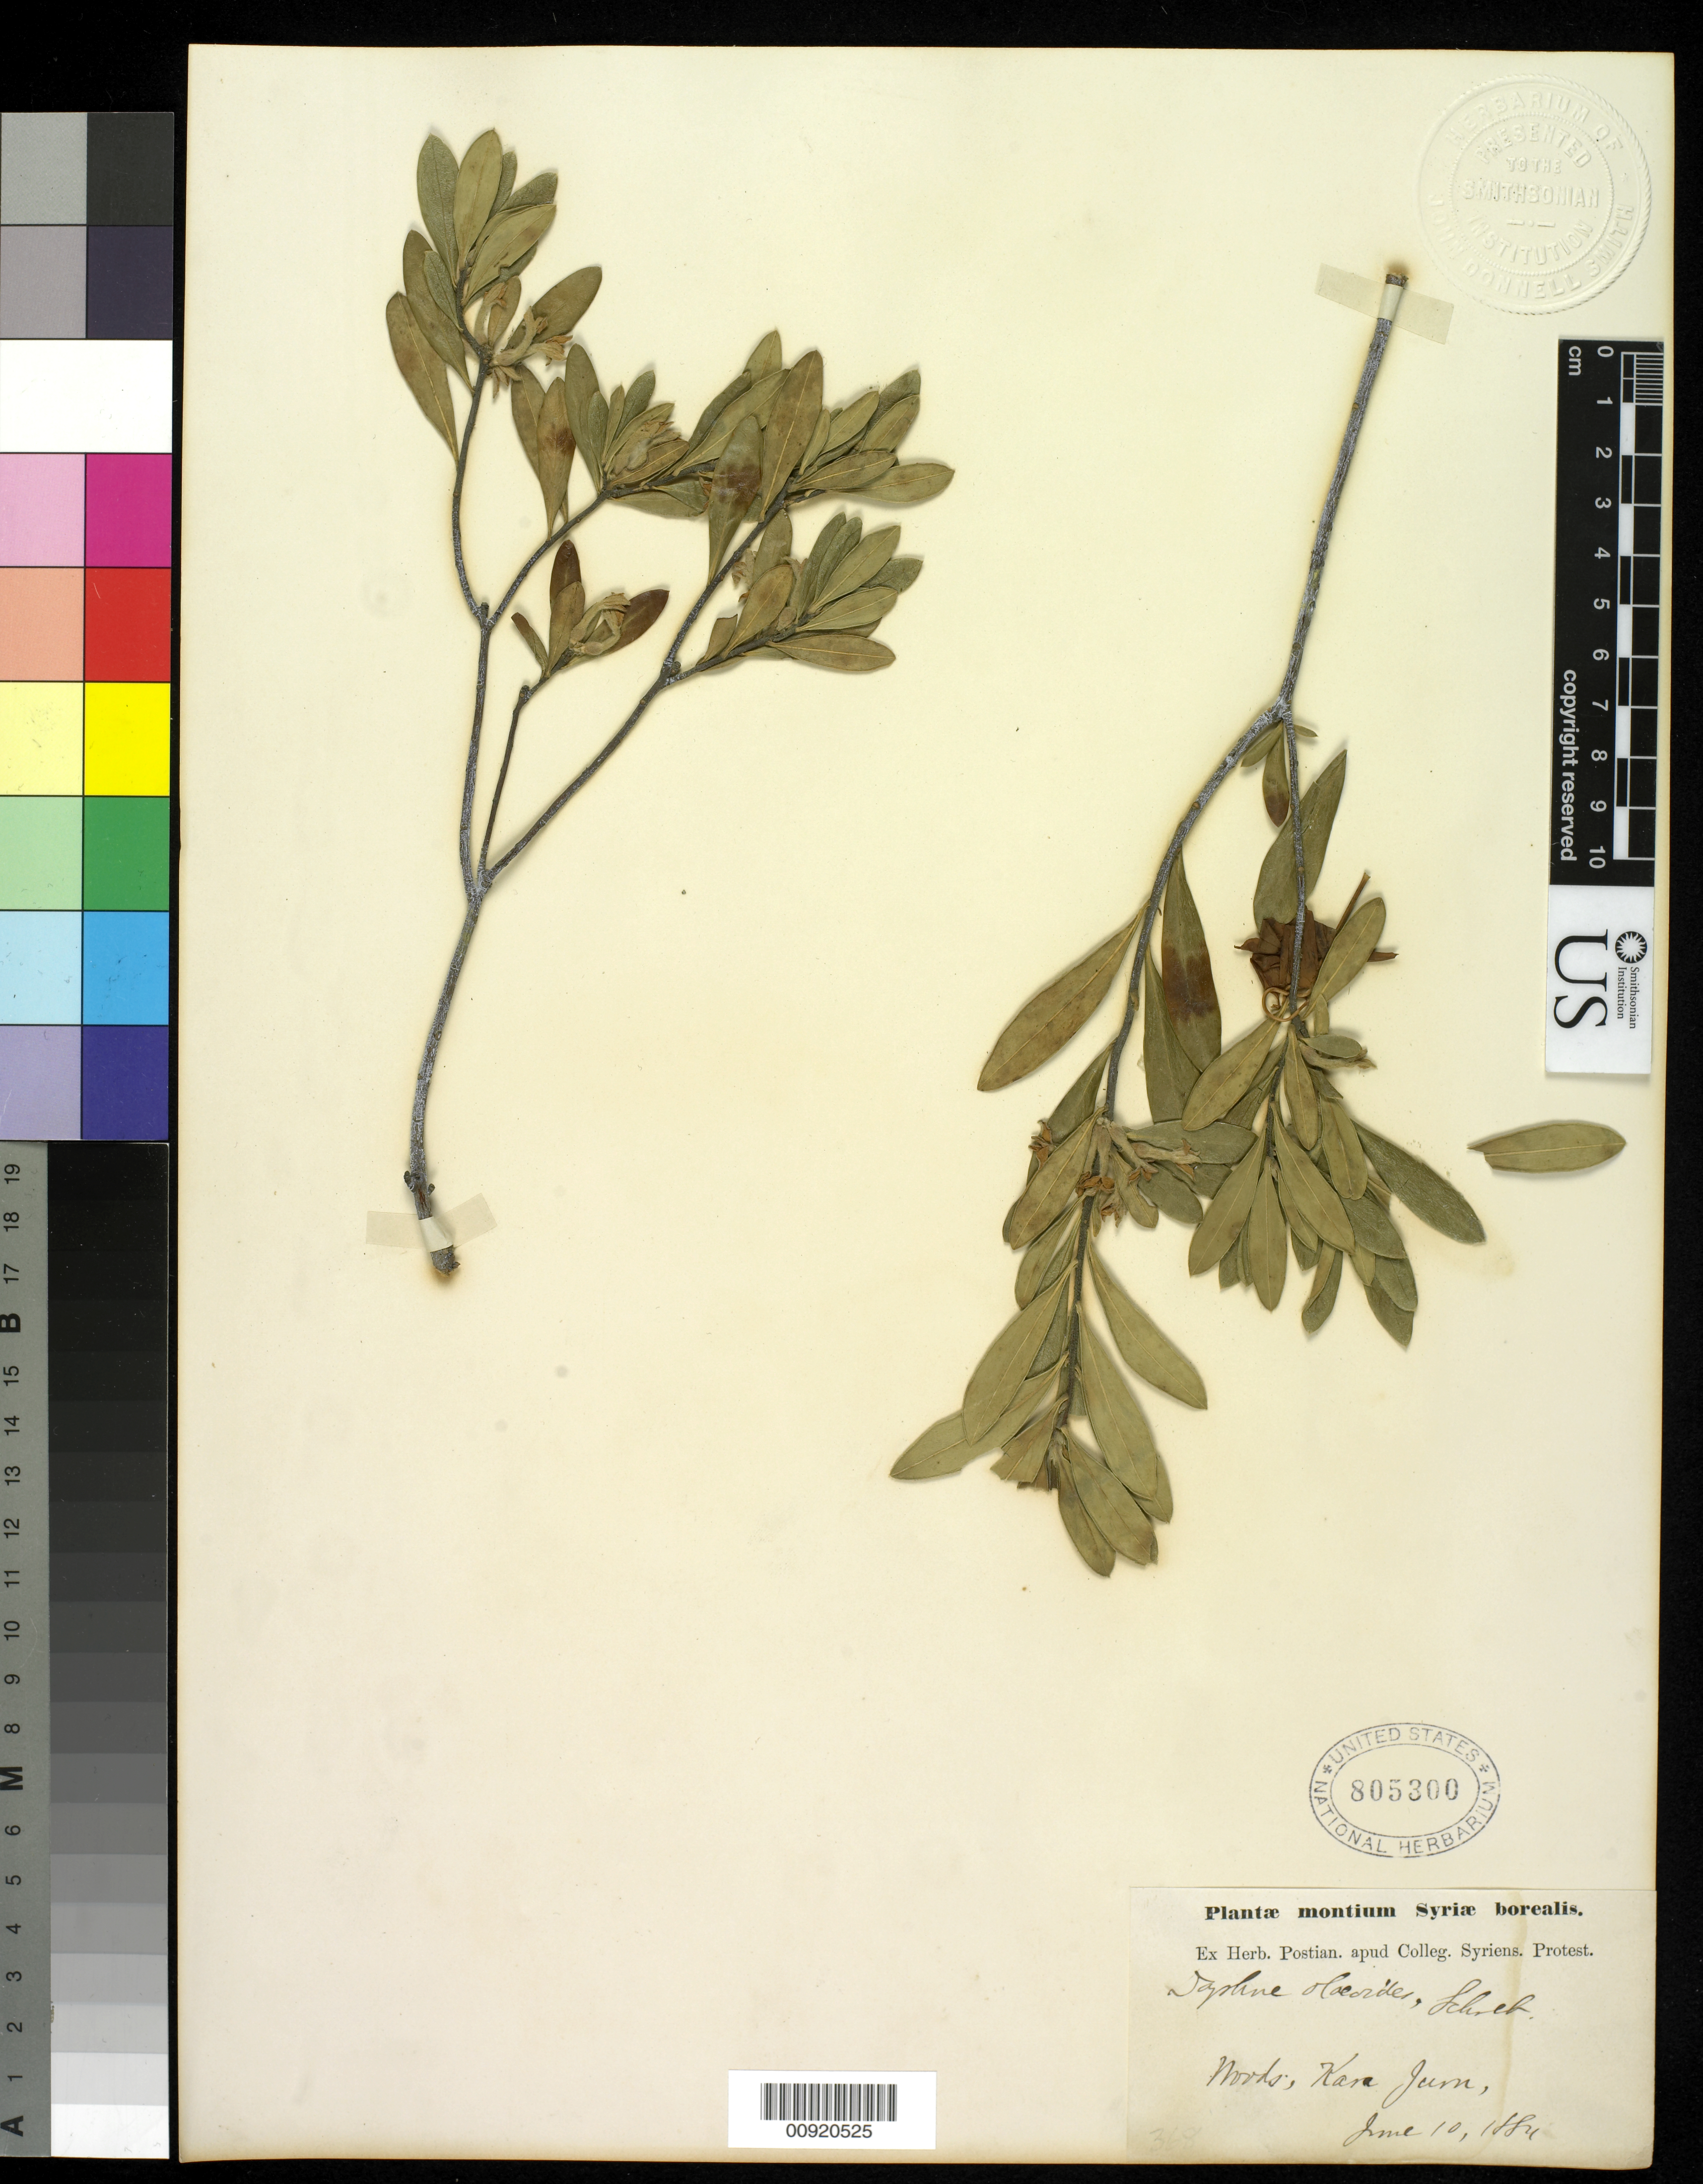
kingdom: Plantae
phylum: Tracheophyta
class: Magnoliopsida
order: Malvales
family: Thymelaeaceae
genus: Daphne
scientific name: Daphne oleoides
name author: L.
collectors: -. Woods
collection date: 1884-06-10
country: Syria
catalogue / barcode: US 805300